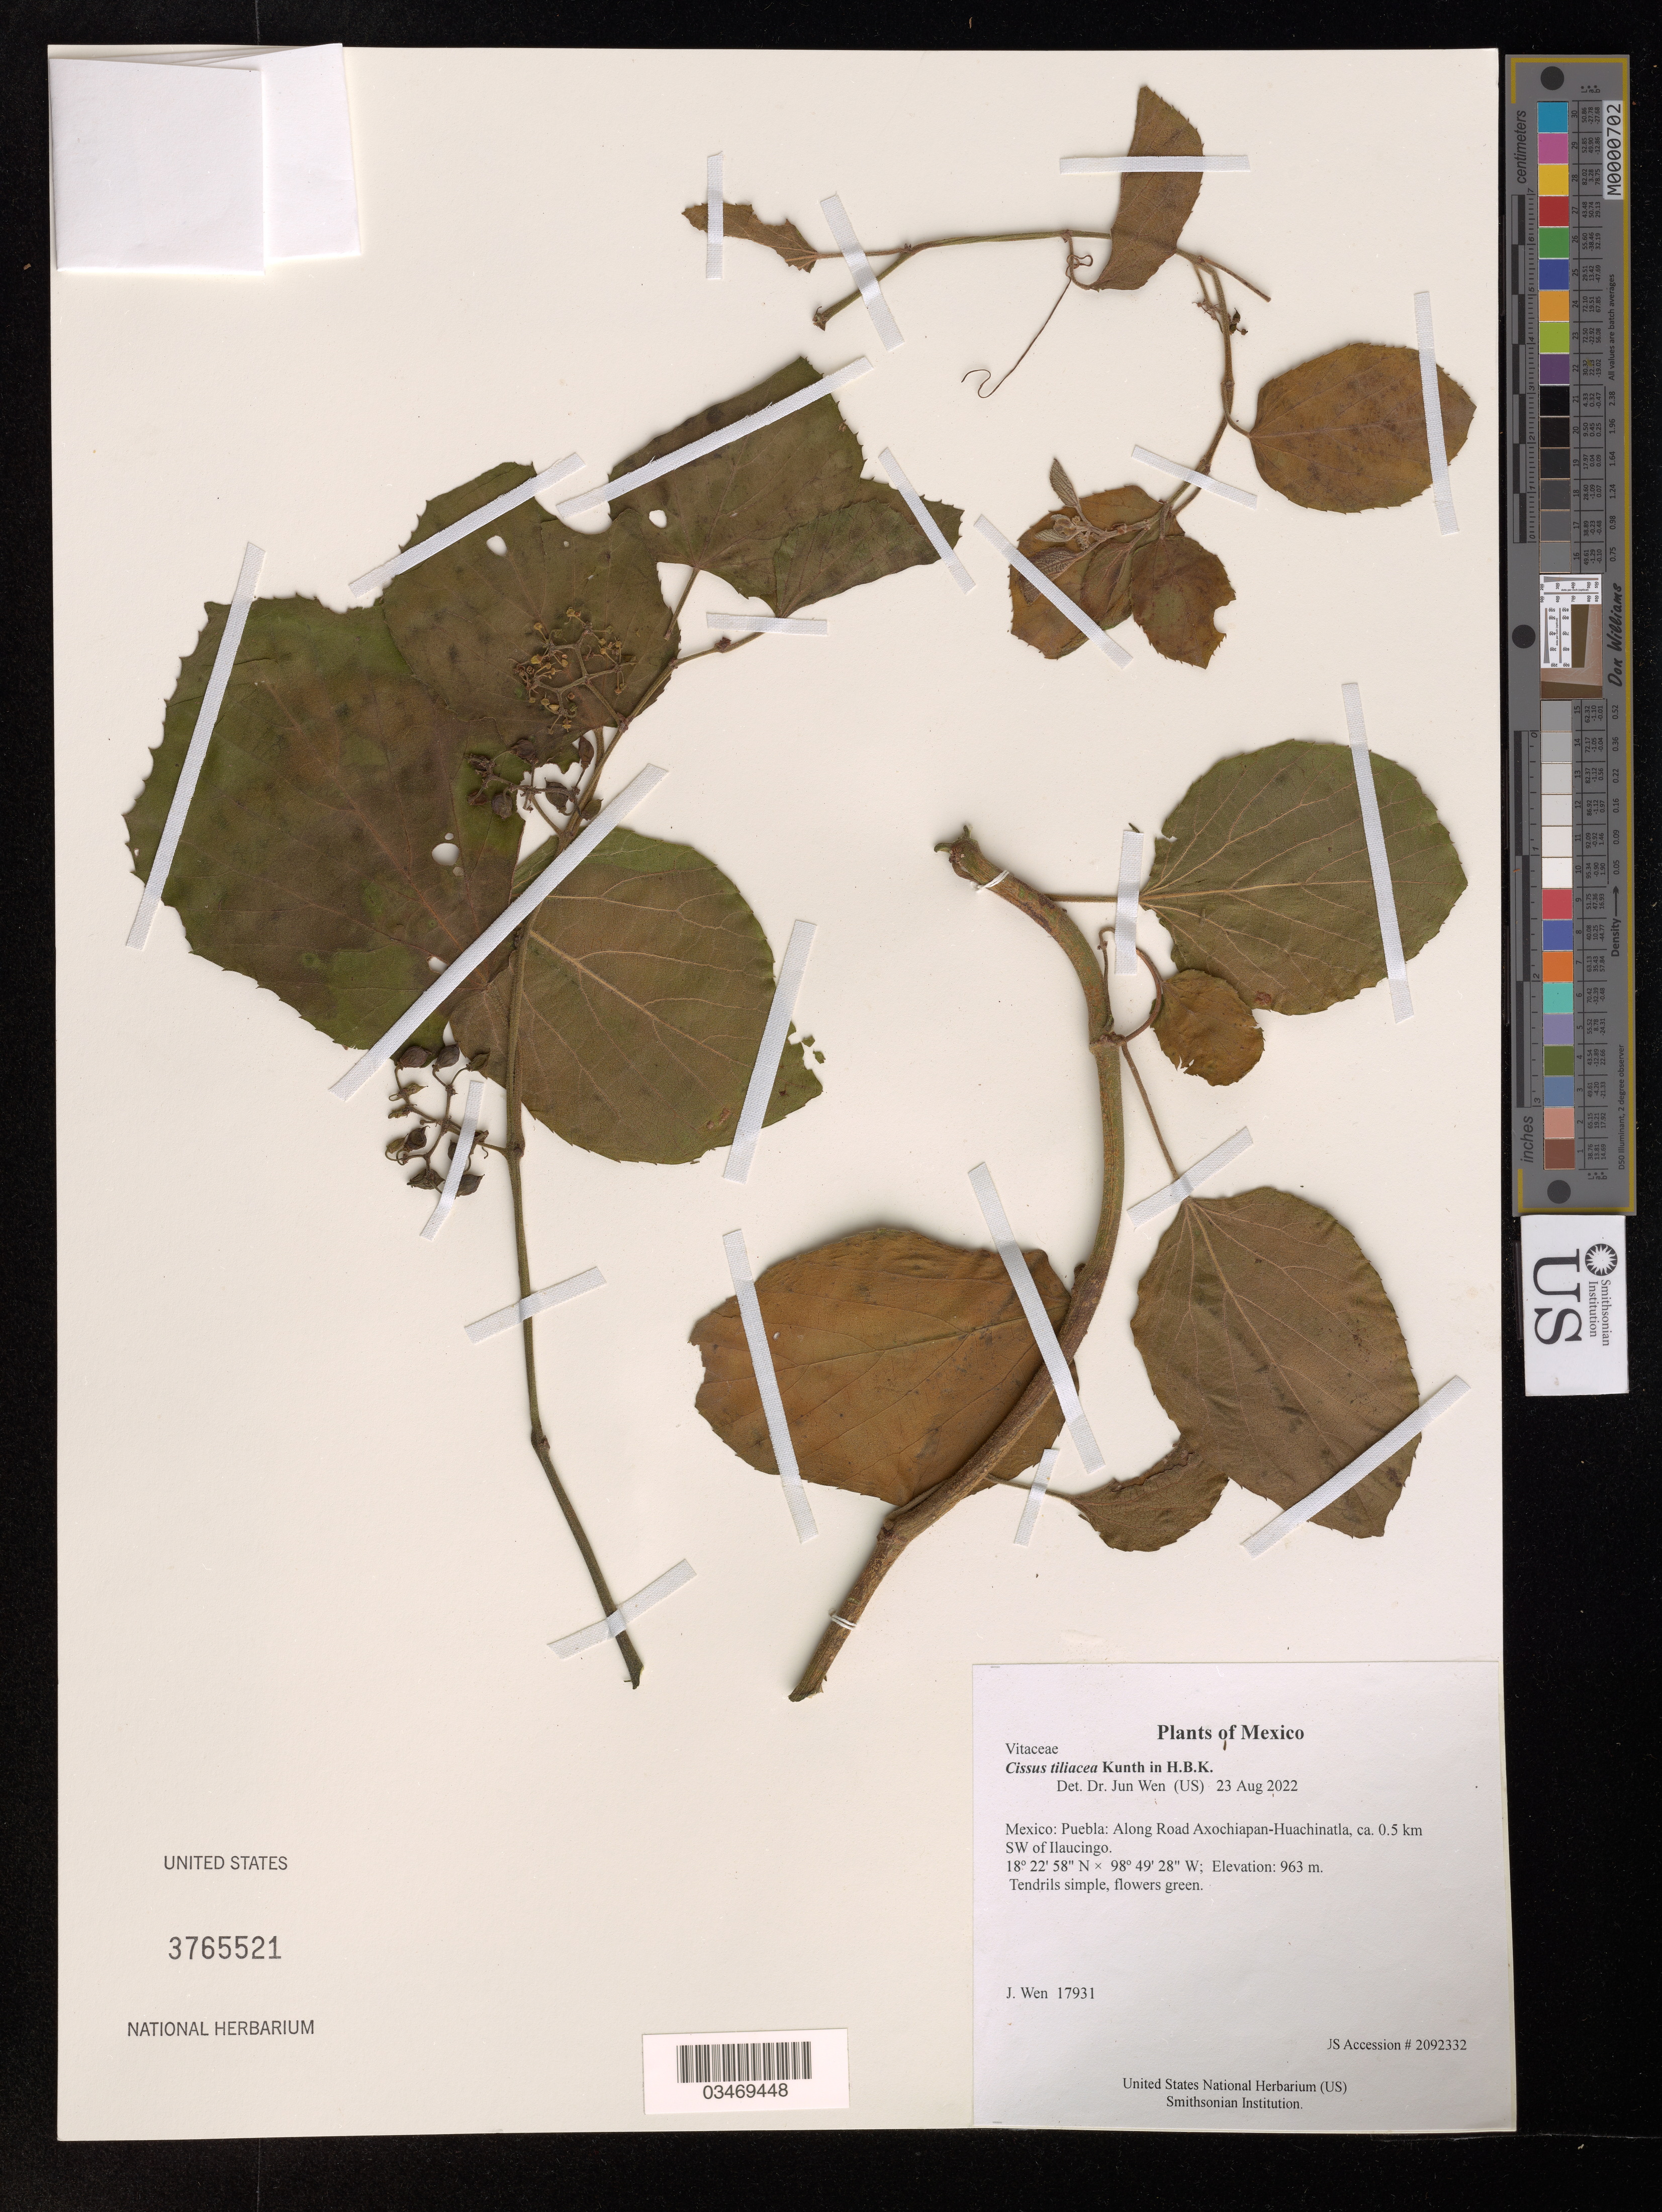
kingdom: Plantae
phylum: Tracheophyta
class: Magnoliopsida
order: Vitales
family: Vitaceae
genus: Cissus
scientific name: Cissus tiliacea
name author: Kunth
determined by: Wen, Jun, (BOT), Smithsonian Institution - National Museum of Natural History (UNITED STATES)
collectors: J. Wen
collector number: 17931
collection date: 2022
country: Mexico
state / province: Puebla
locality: Along Road Axochiapan-Huachinatla, ca. 0.5 km SW of Ilaucingo.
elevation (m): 963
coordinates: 18 22 58 N, 98 49 28 W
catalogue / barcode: US 3765521